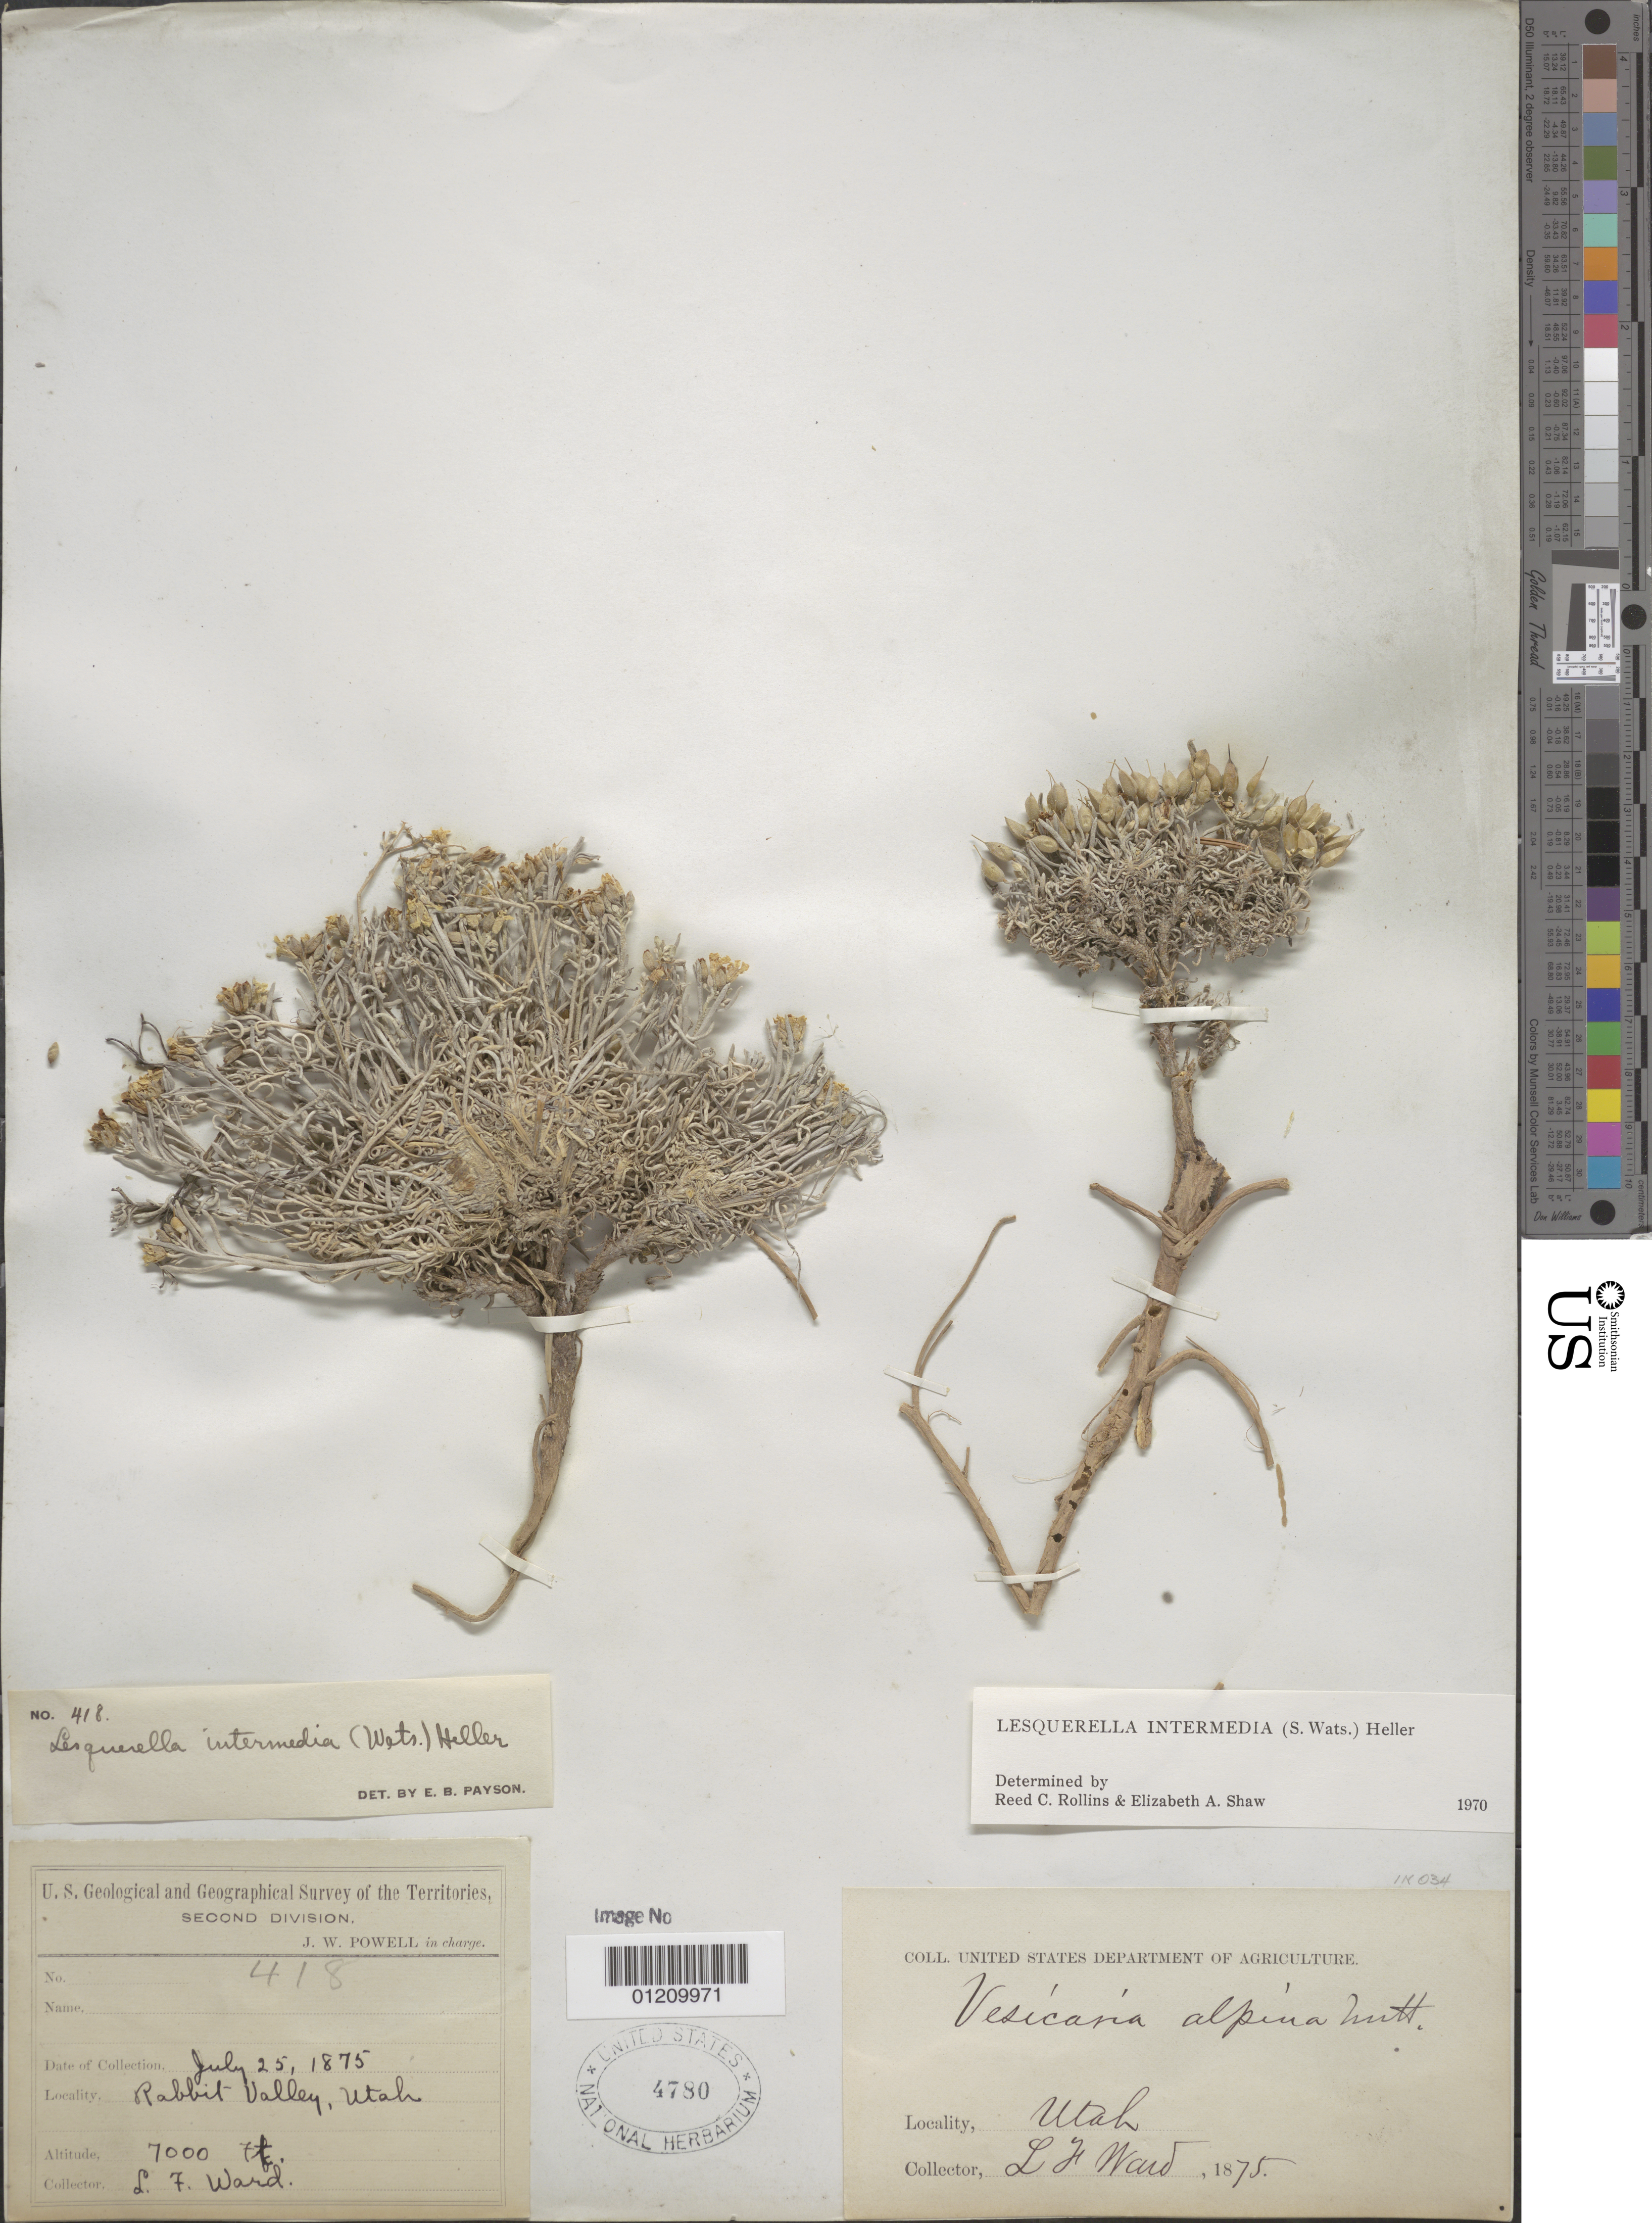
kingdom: Plantae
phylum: Tracheophyta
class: Magnoliopsida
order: Brassicales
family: Brassicaceae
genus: Lesquerella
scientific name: Lesquerella intermedia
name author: (S. Watson) A. Heller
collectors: L. F. Ward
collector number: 418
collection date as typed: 25 Jul 1875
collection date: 1875-07-25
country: United States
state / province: Utah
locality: Rabbit Valley.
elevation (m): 2134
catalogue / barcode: US 4780